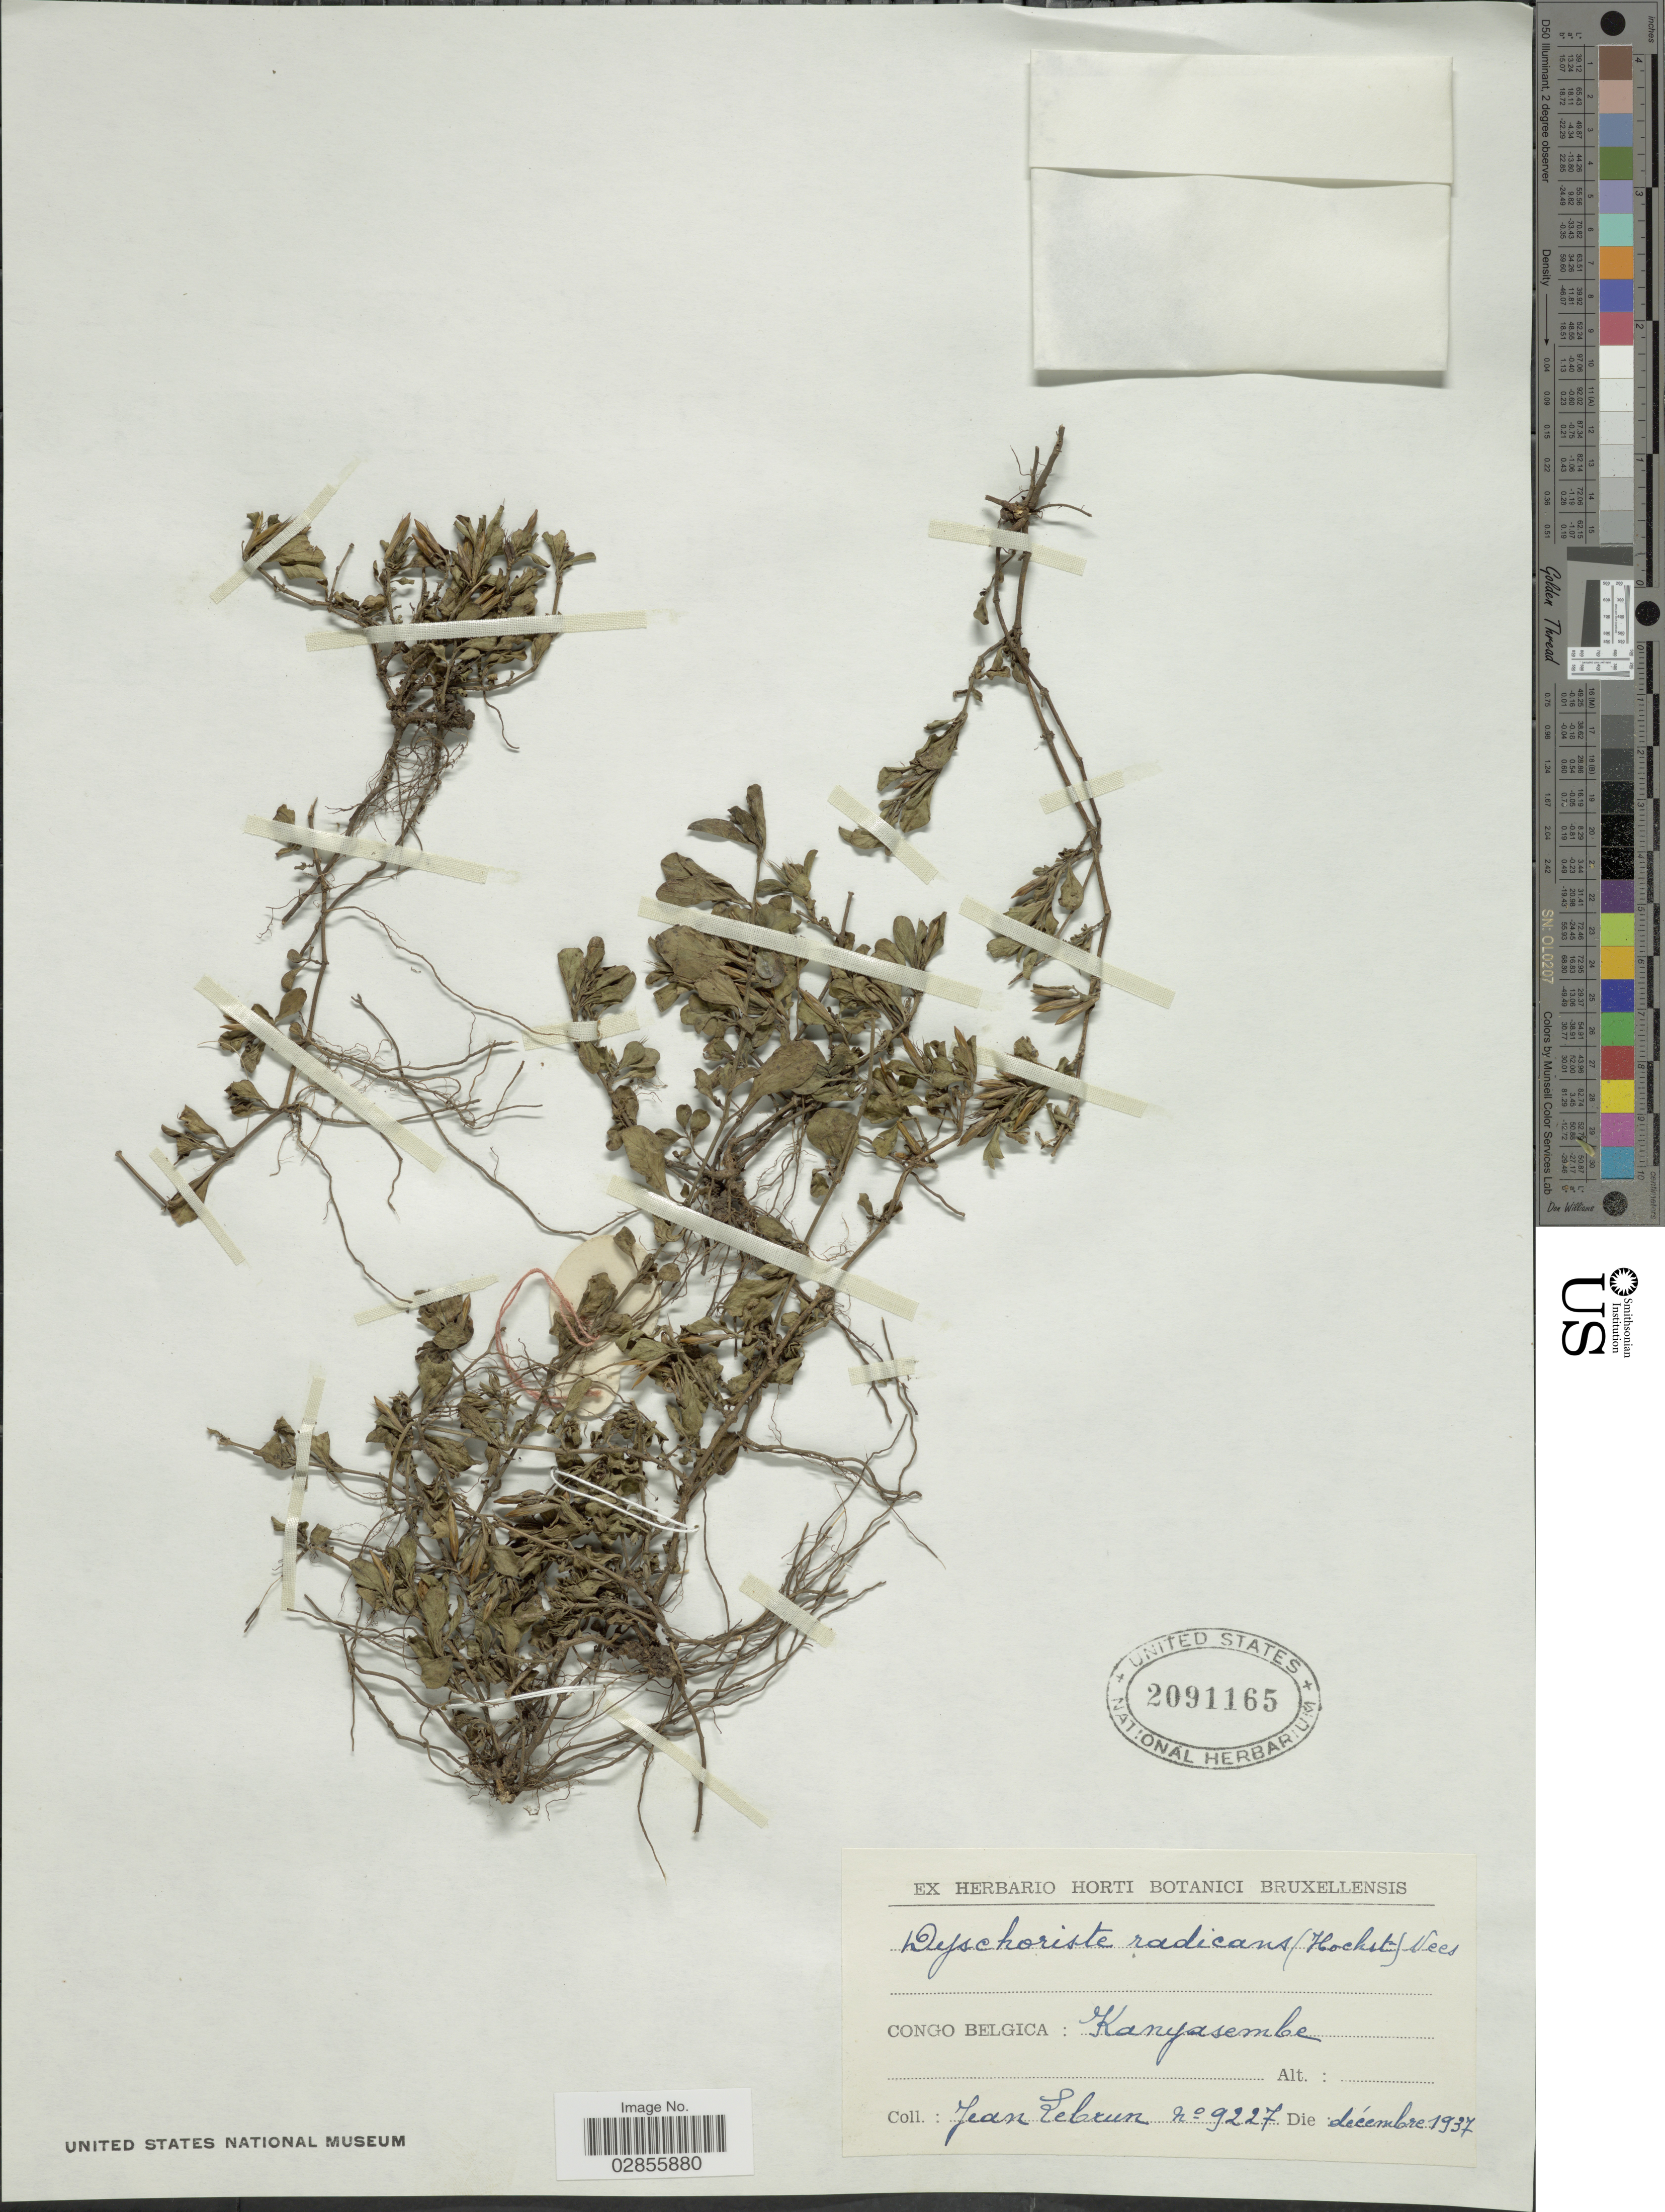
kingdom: Plantae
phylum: Tracheophyta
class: Magnoliopsida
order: Lamiales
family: Acanthaceae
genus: Dyschoriste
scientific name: Dyschoriste radicans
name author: (Hochst. ex A. Rich.) Nees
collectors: J. A. Lebrun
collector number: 9227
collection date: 1937-12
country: Congo, Democratic Republic of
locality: Congo Belgica: Kanyasembe.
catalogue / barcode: US 2091165